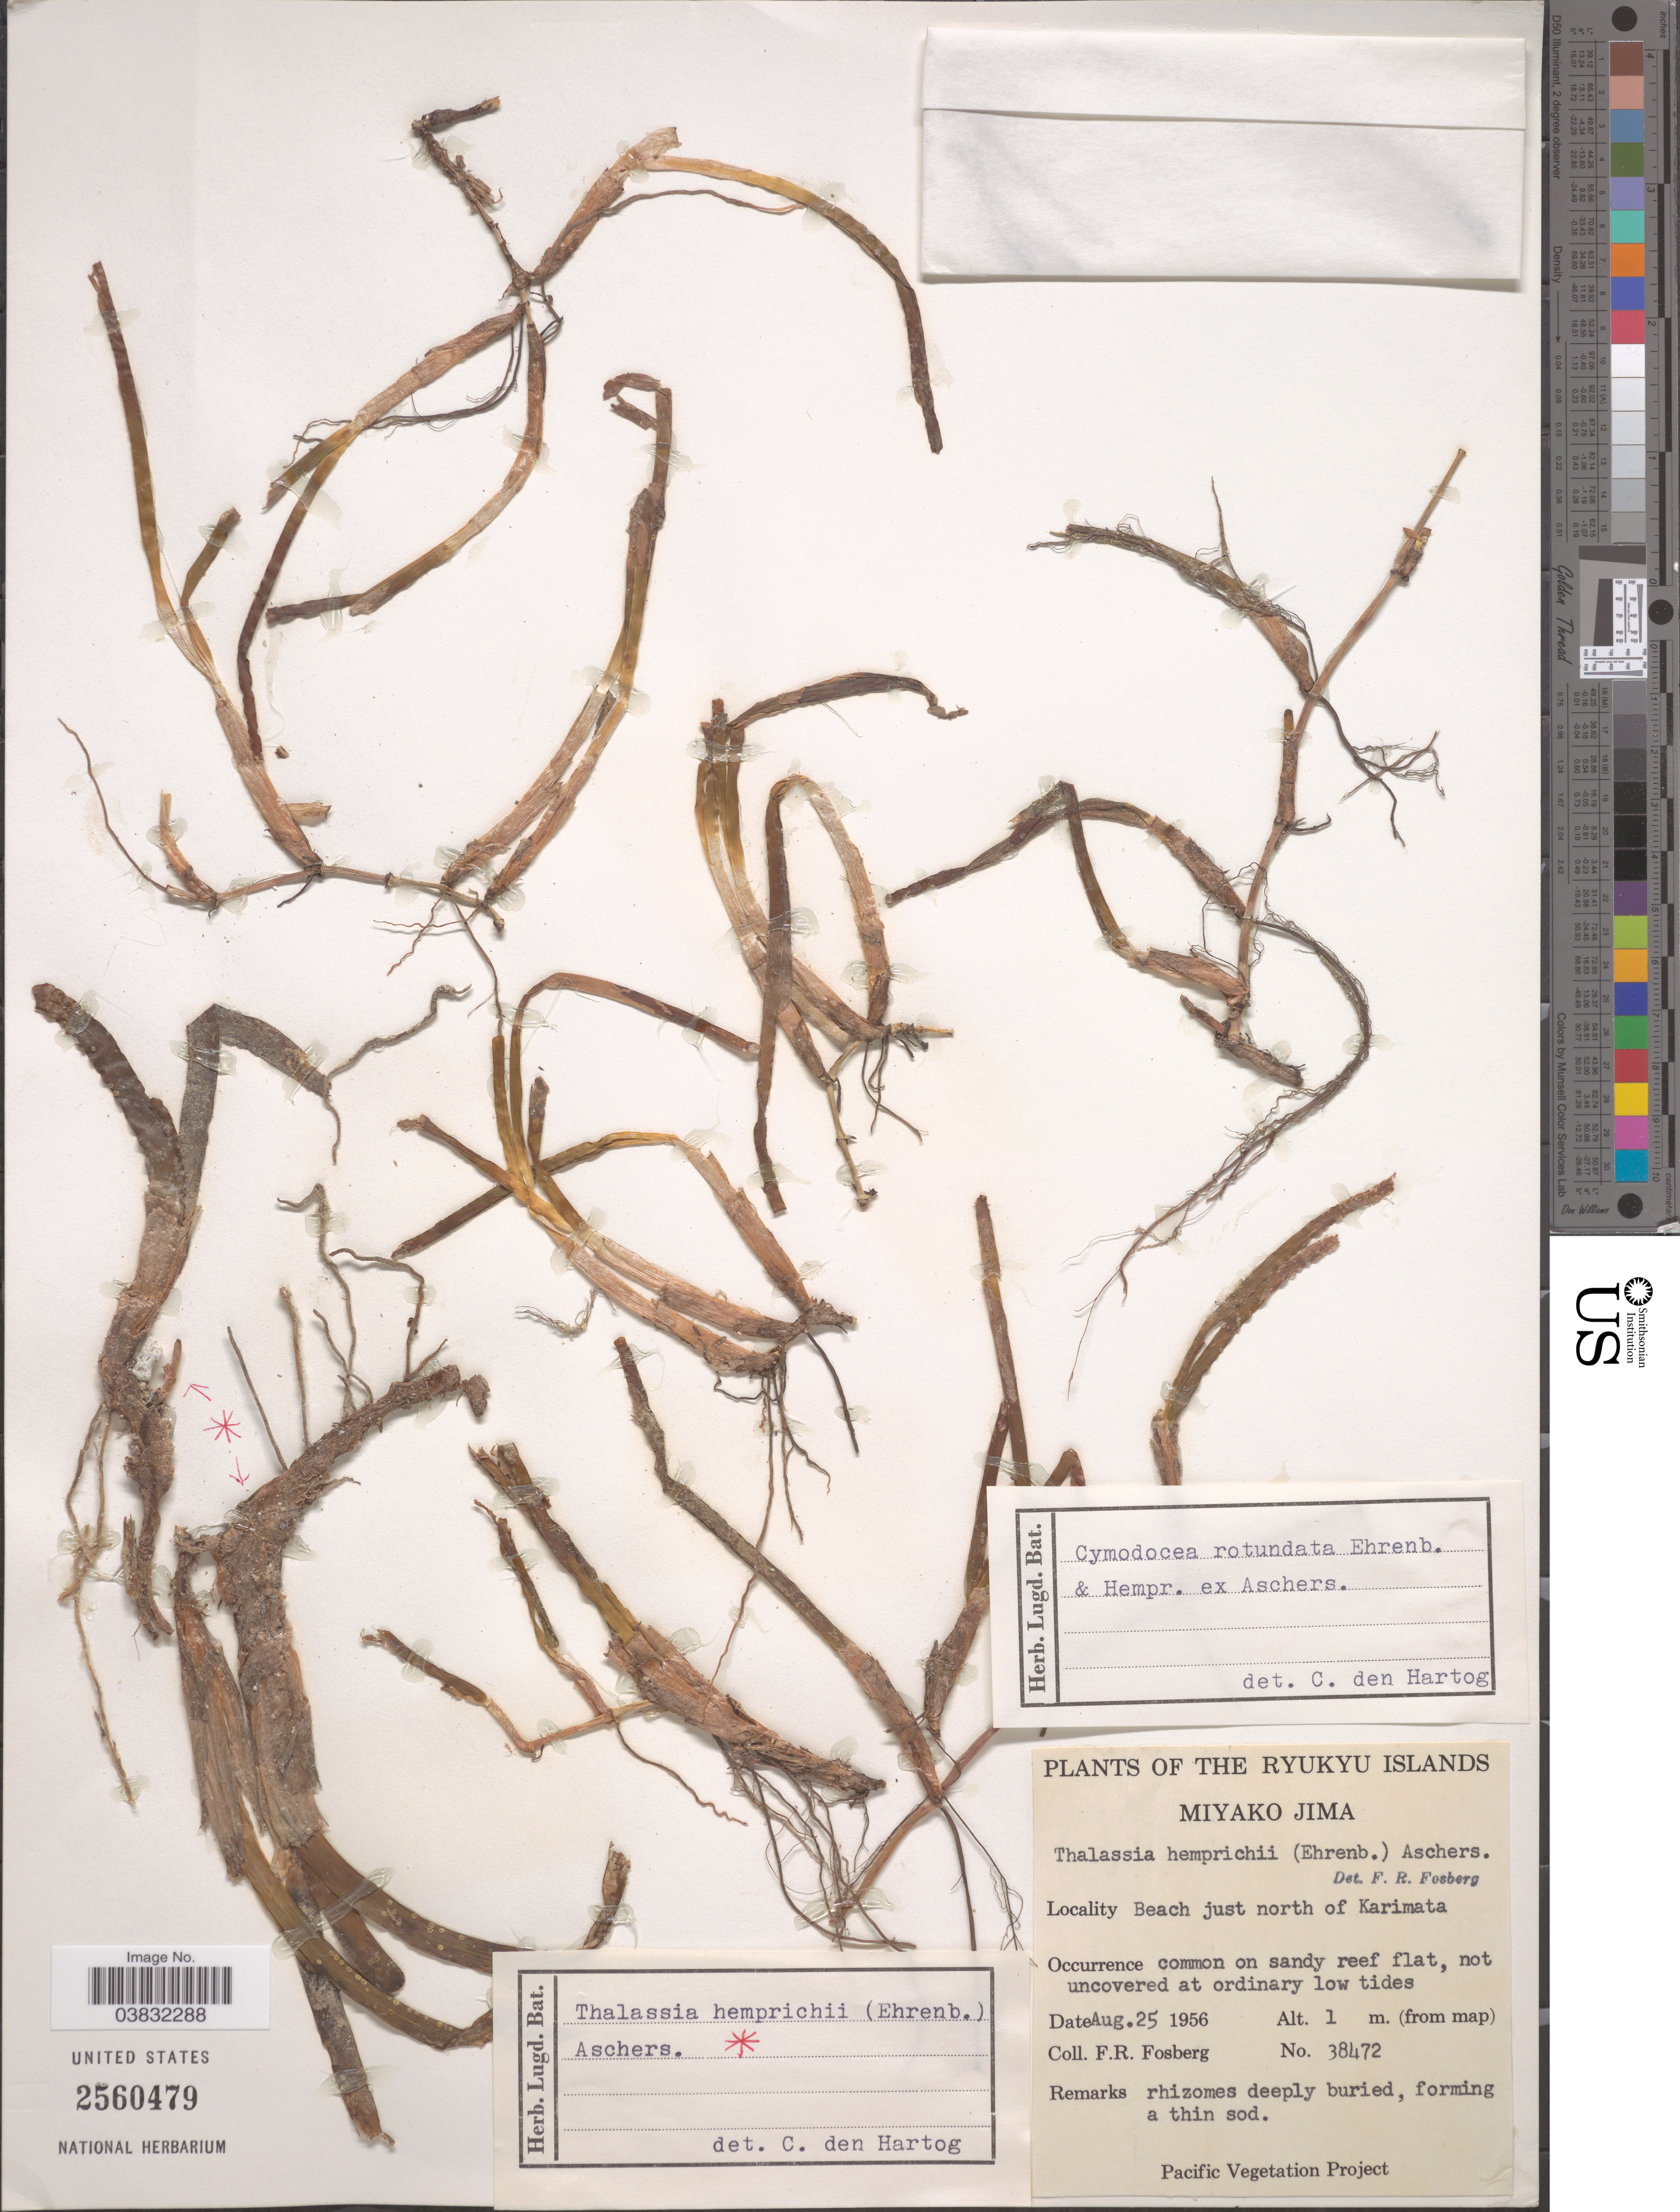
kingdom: Plantae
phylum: Tracheophyta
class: Liliopsida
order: Alismatales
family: Hydrocharitaceae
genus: Thalassia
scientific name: Thalassia hemprichii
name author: Asch.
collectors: F. R. Fosberg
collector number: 38472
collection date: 1956-08-25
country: Japan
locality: Ryukyu Islands. Miyako Jima. Beach just north of Karimata.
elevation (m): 1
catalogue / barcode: US 2560479